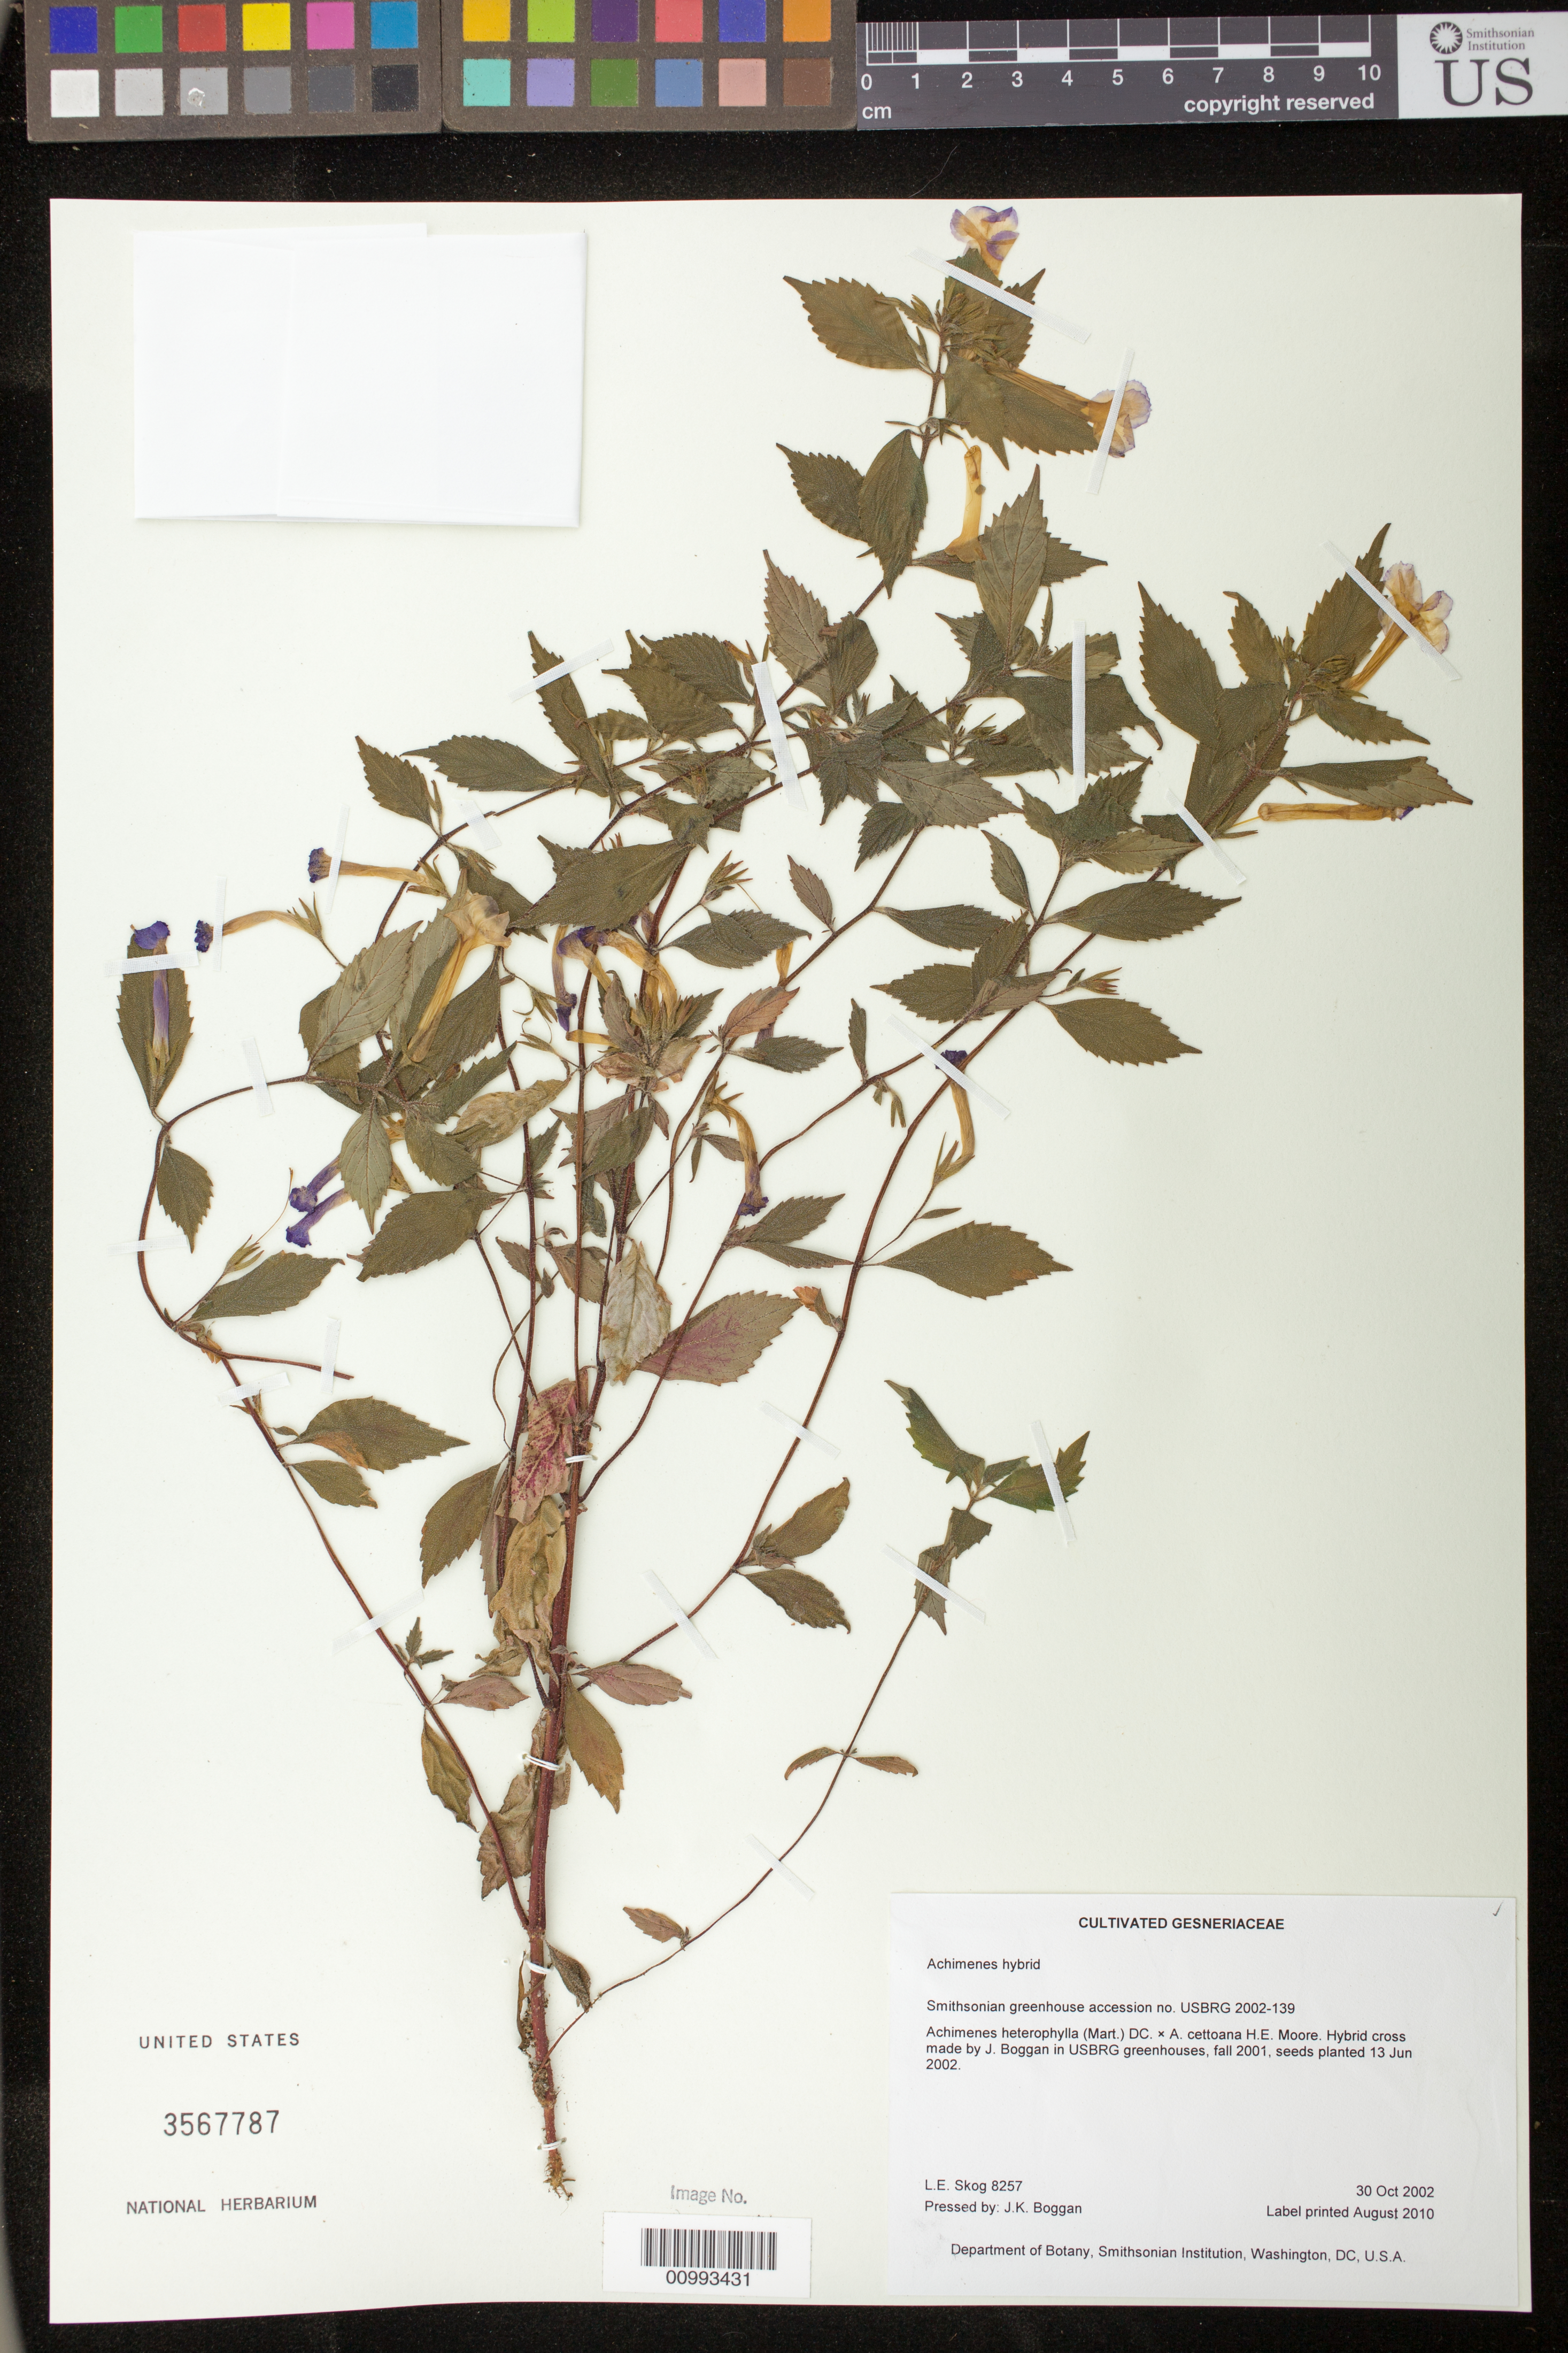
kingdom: Plantae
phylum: Tracheophyta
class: Magnoliopsida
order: Lamiales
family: Gesneriaceae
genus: Achimenes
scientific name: Achimenes hybrid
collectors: L. E. Skog & J. K. Boggan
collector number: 8257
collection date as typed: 30 Oct 2002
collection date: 2002-10-30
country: United States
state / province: District of Columbia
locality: Department of Botany, Smithsonian Institution, Washington, DC, U.S.A.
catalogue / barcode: US 3567787